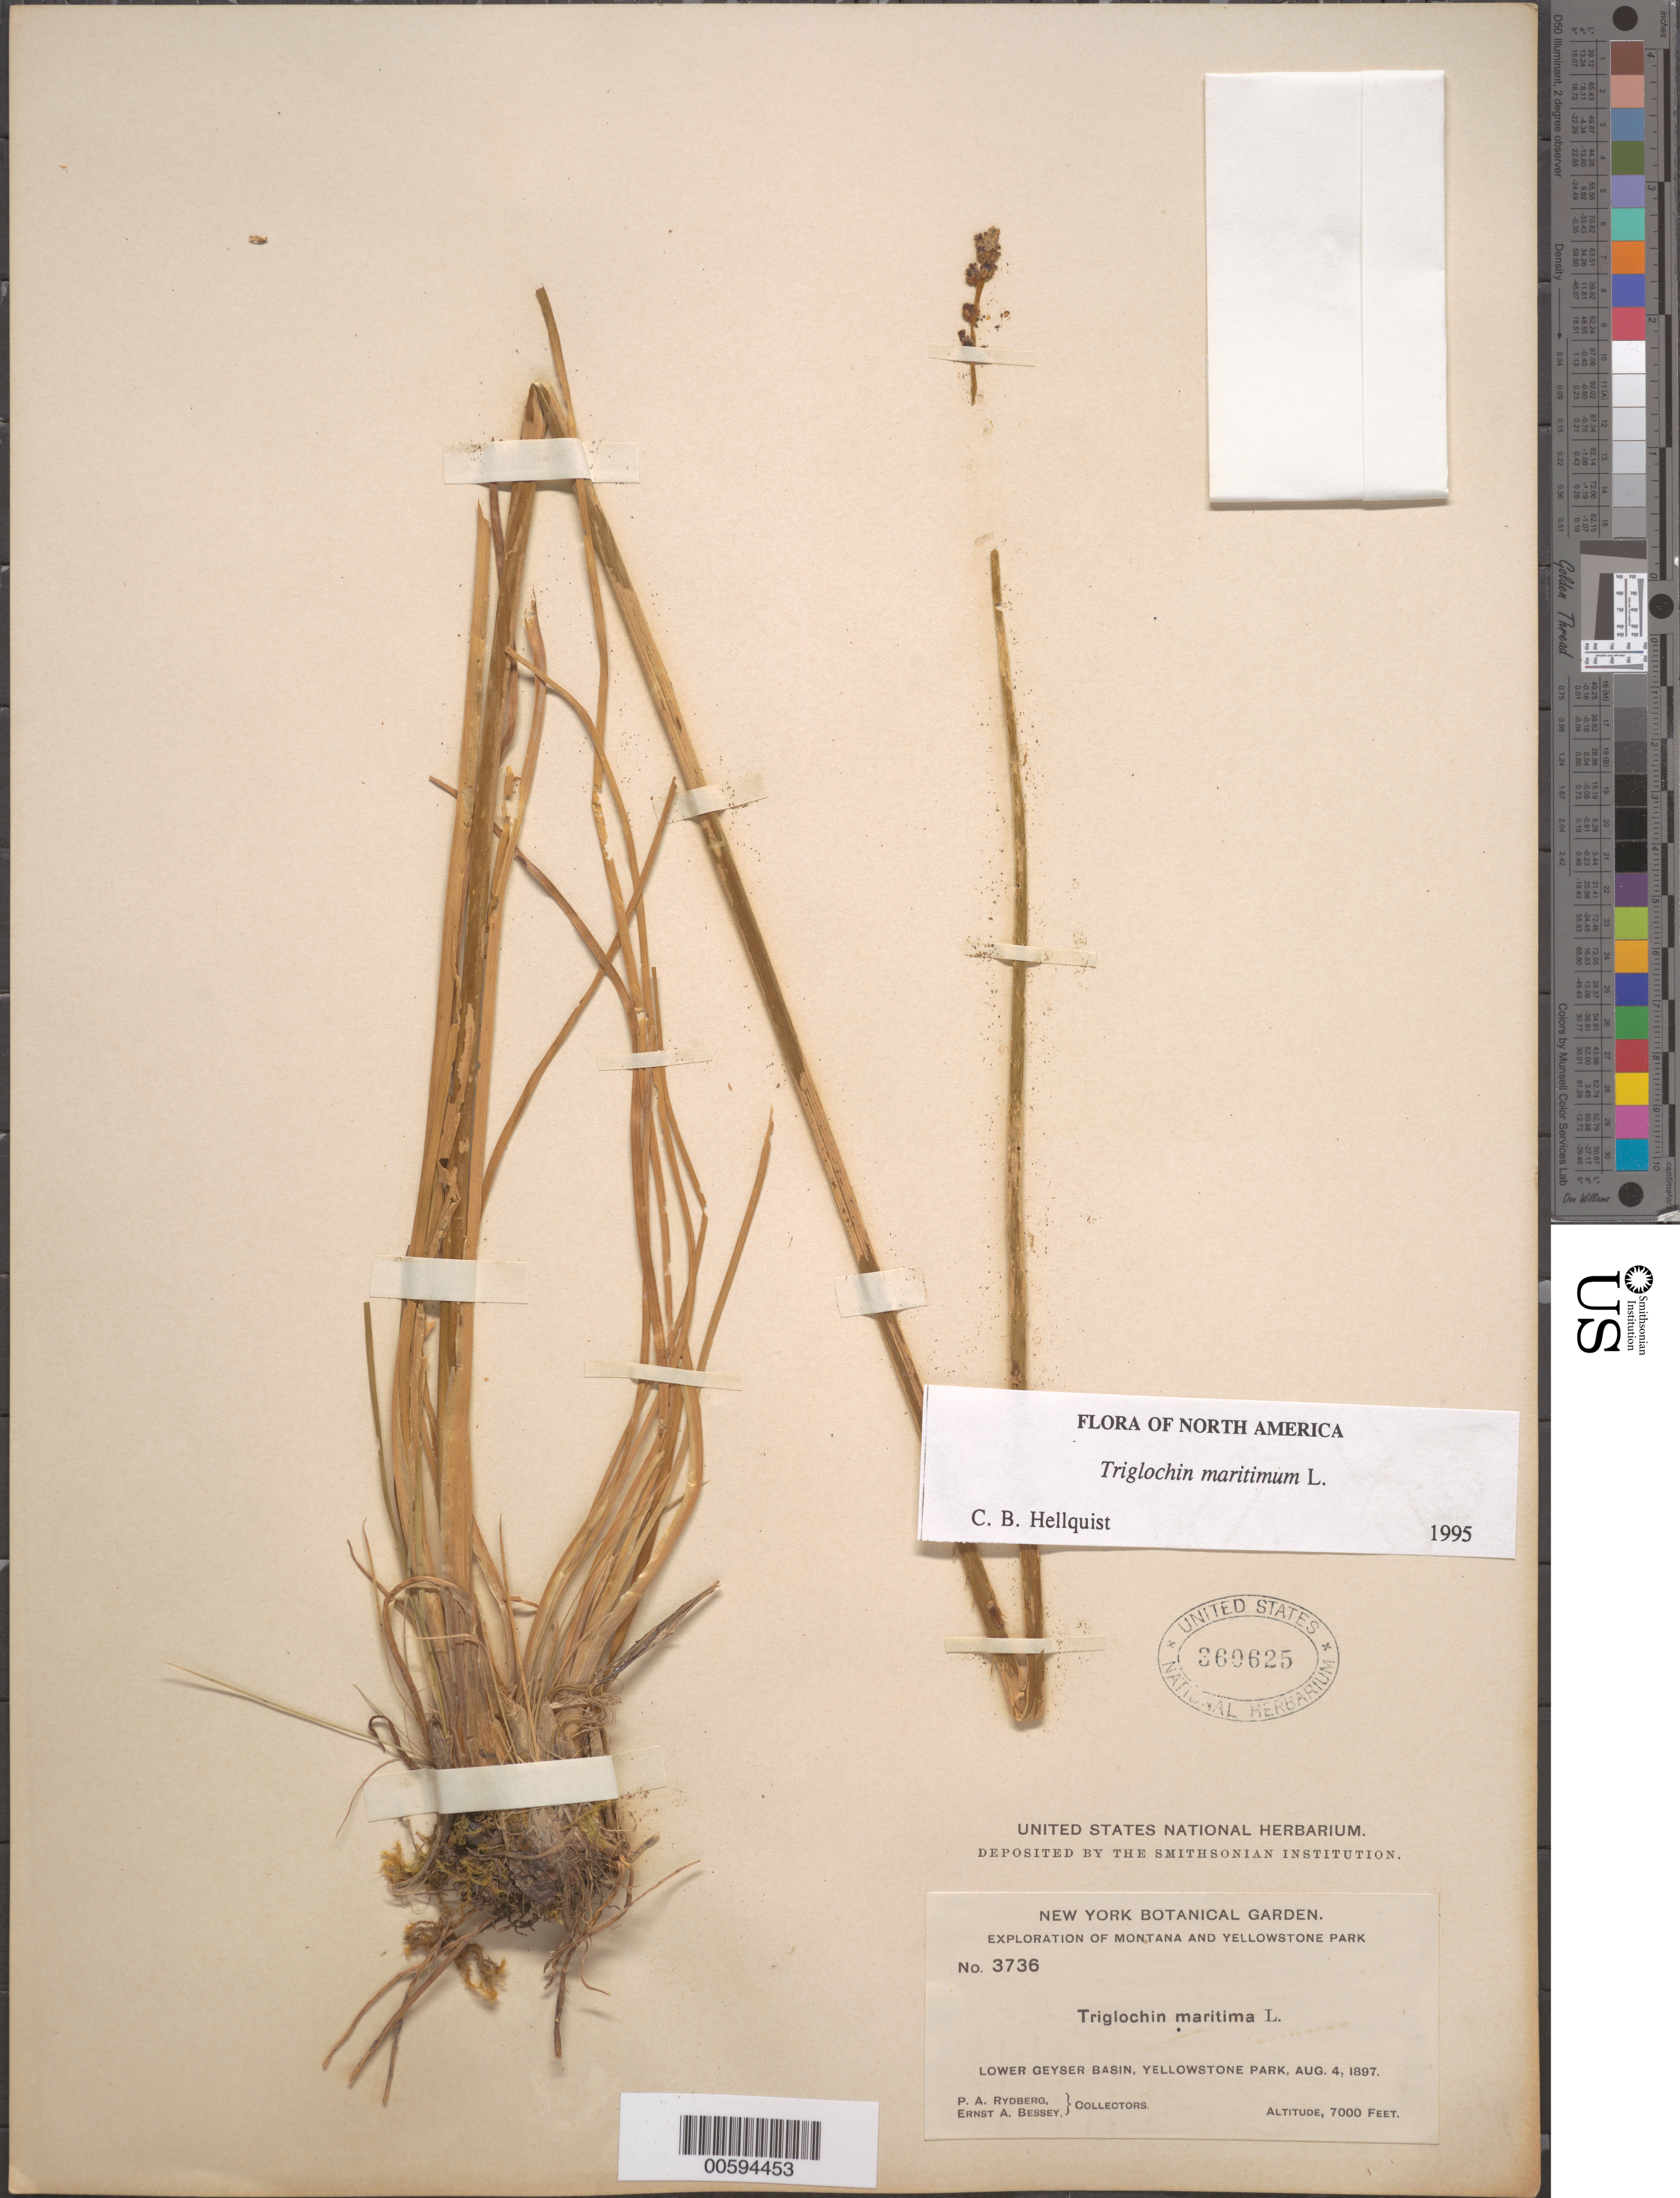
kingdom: Plantae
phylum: Tracheophyta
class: Liliopsida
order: Alismatales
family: Juncaginaceae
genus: Triglochin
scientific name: Triglochin maritima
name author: L.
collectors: P. A. Rydberg & E. Bessey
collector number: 3736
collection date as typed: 04 Aug 1897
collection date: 1897-08-04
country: United States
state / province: Wyoming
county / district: Teton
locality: Yellowstone Park, Lower Geyser Basin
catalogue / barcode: US 360625